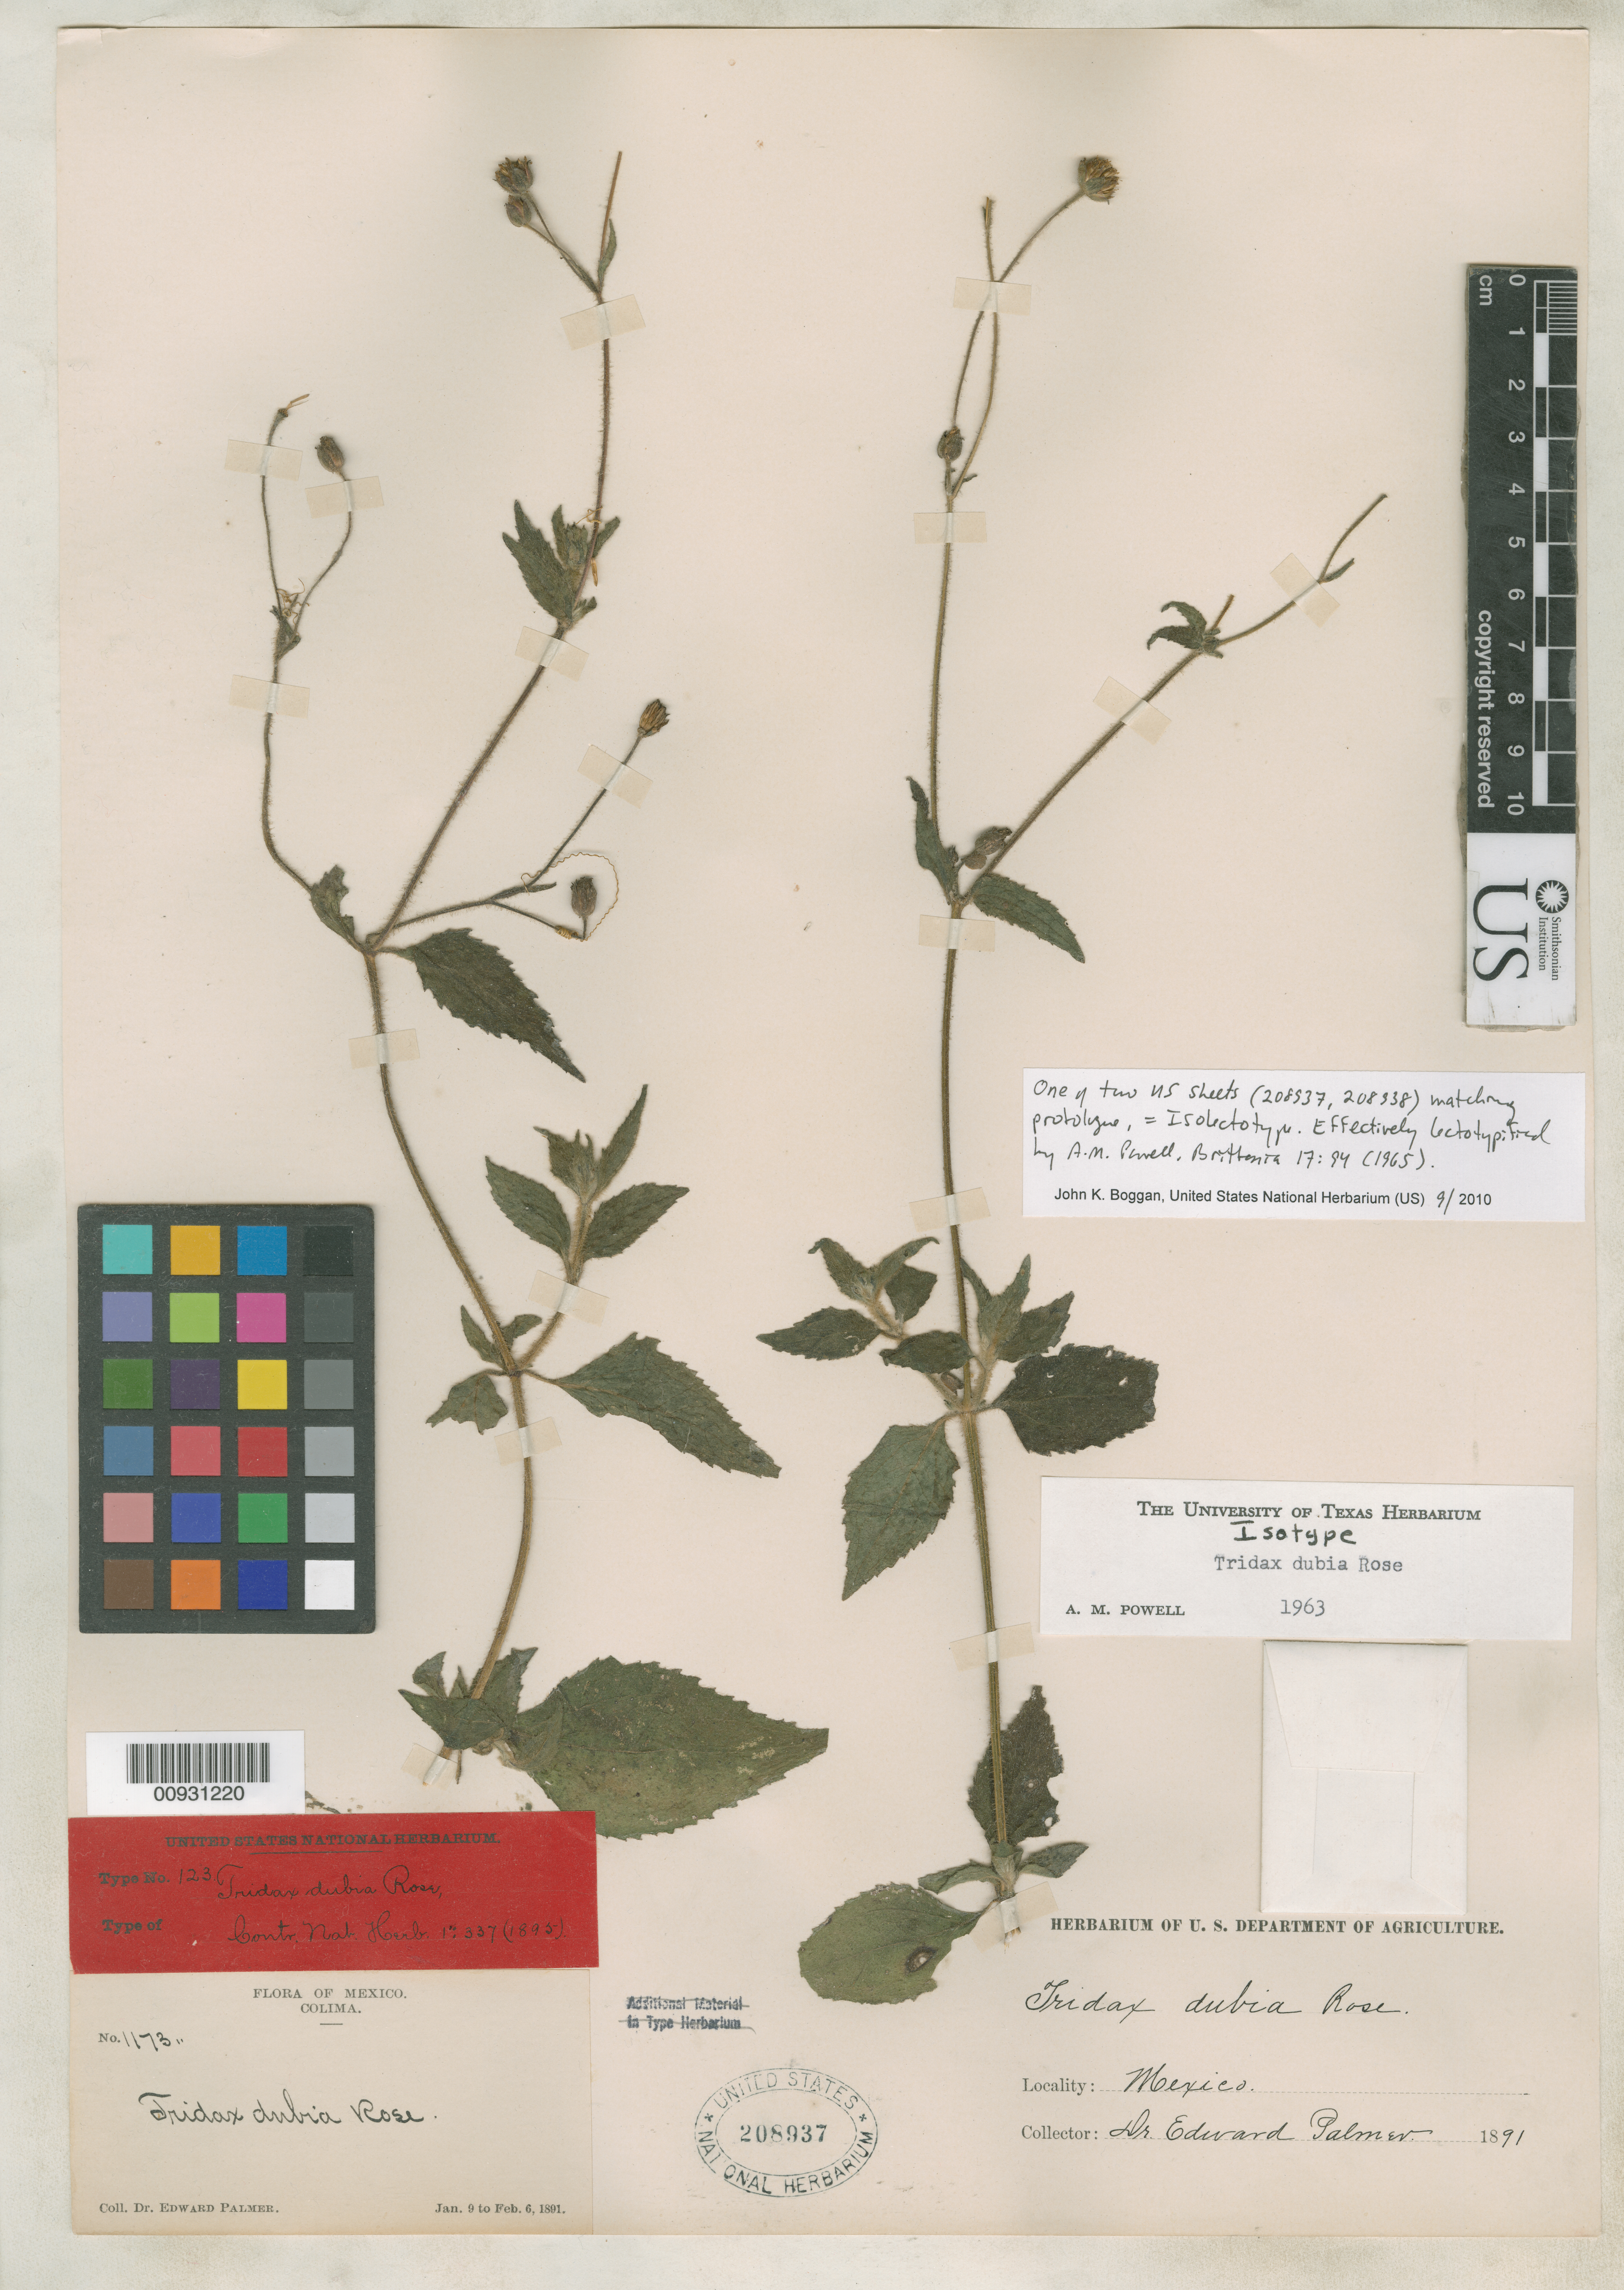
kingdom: Plantae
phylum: Tracheophyta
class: Magnoliopsida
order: Asterales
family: Asteraceae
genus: Tridax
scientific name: Tridax dubia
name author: Rose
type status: Isolectotype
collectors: E. Palmer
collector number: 1173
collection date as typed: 09 Jan 1891 to 06 Feb 1891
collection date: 1891-01-09/1891-02-06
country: Mexico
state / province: Colima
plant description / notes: One of two original US sheets (USNH 208937, 208938) matching protologue, this sheet annotated by A.M. Powell (1963) as "isotype".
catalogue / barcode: US 208937